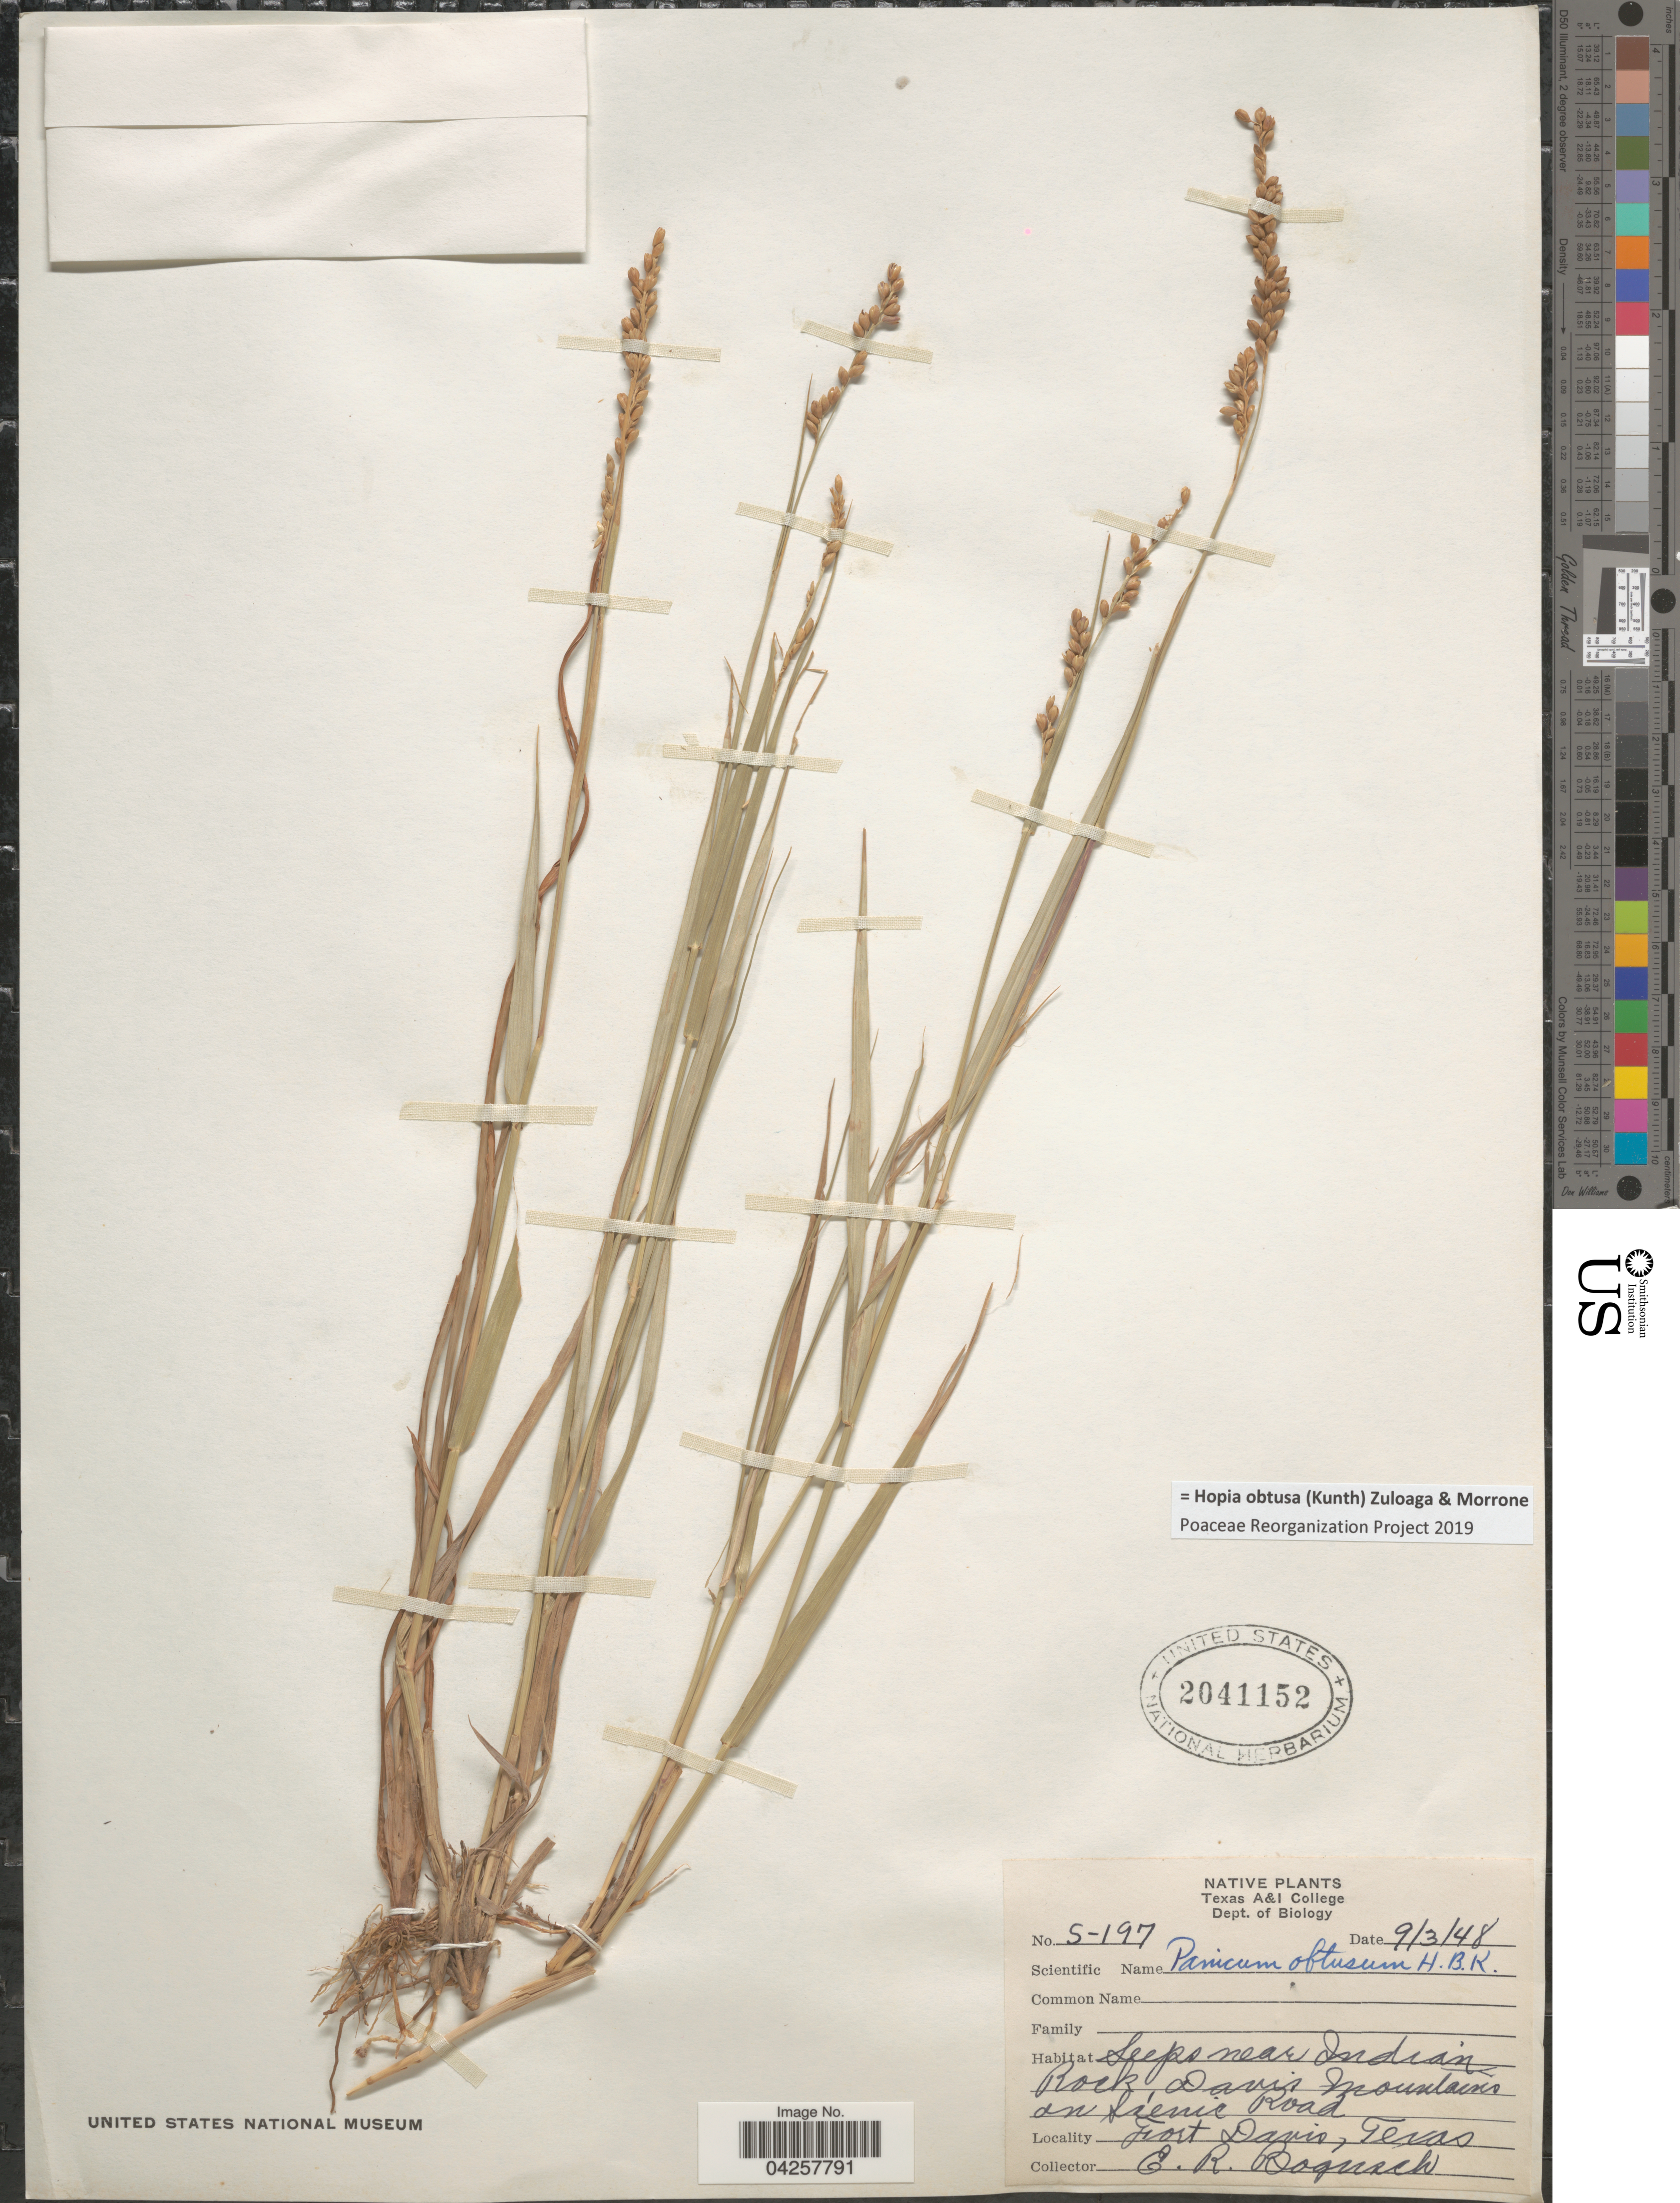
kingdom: Plantae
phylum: Tracheophyta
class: Liliopsida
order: Poales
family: Poaceae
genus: Hopia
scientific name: Hopia obtusa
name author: (Kunth) Zuloaga & Morrone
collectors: E. Bogusch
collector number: S-197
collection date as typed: Transcribed d/m/y: 3/9/48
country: United States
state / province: Texas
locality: Seeps near Indian Rock, Davis Mountains in Scenic Road. Fort Davis.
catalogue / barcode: US 2041152